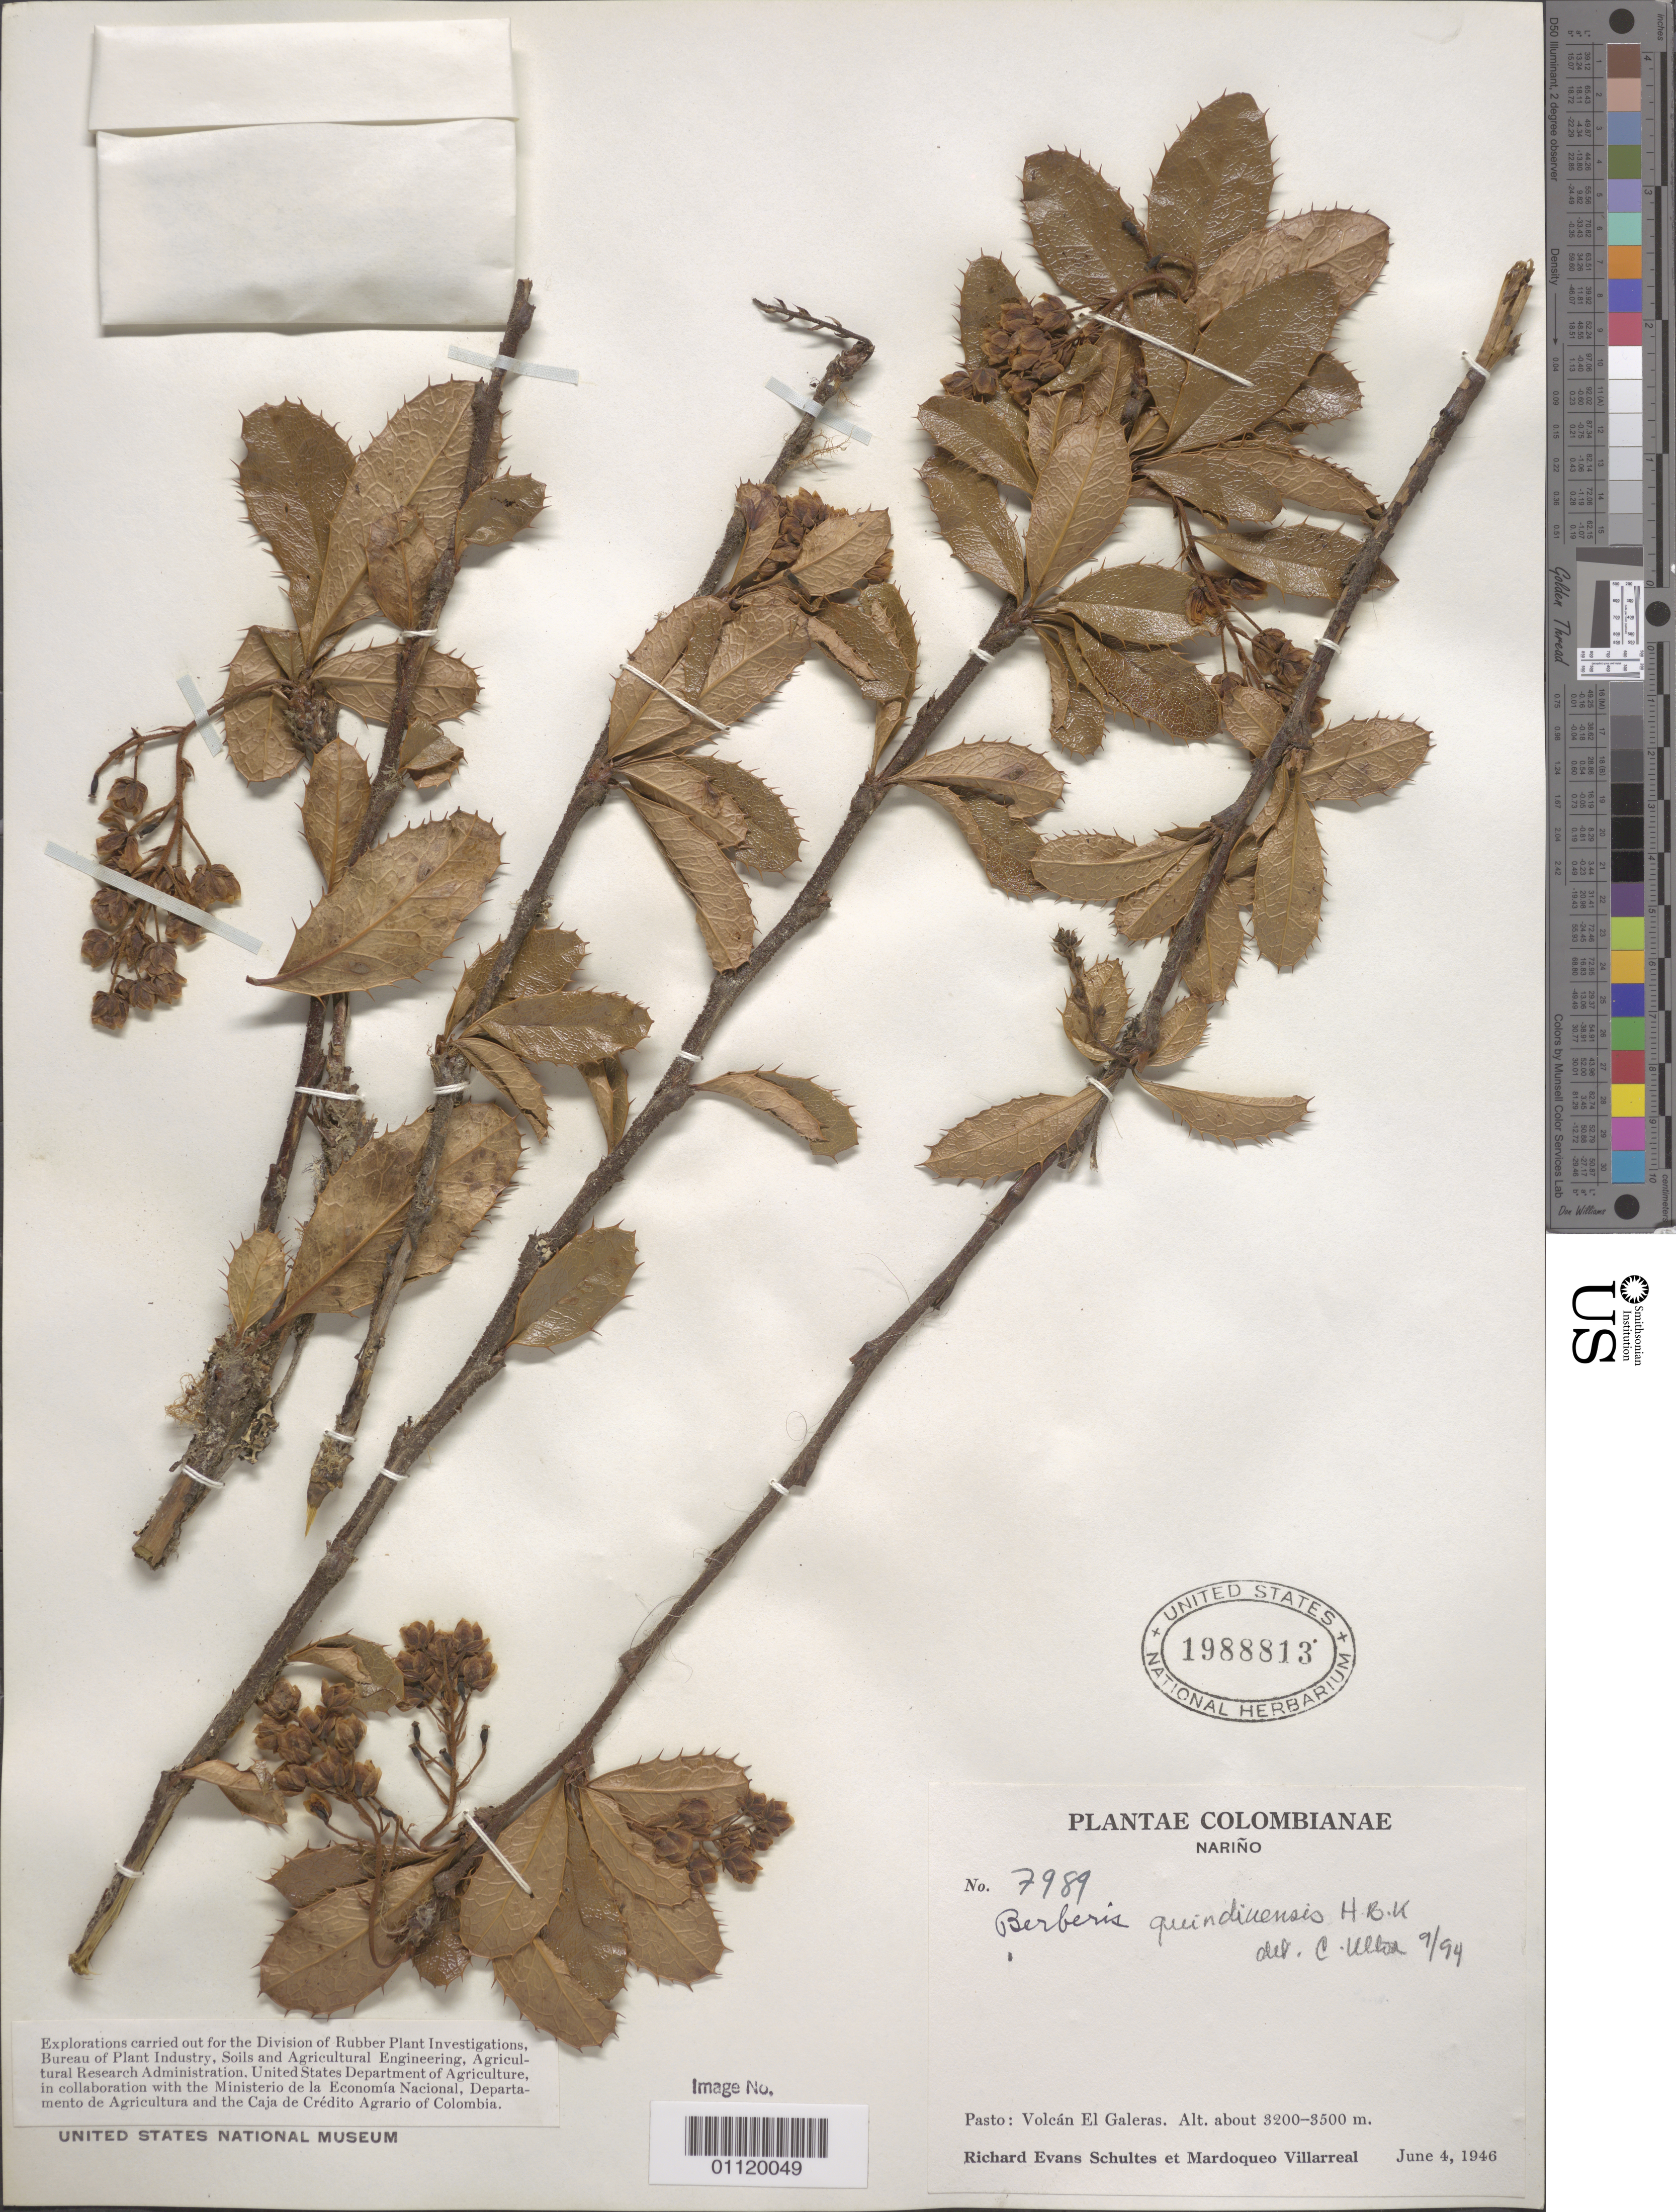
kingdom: Plantae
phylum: Tracheophyta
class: Magnoliopsida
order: Ranunculales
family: Berberidaceae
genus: Berberis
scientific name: Berberis quindiuensis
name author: Kunth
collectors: R. E. Schultes & M. Villarreal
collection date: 1946-06-04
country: Colombia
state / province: Nariño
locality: Pasto: El Galeras Volcano.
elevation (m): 3200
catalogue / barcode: US 1988813